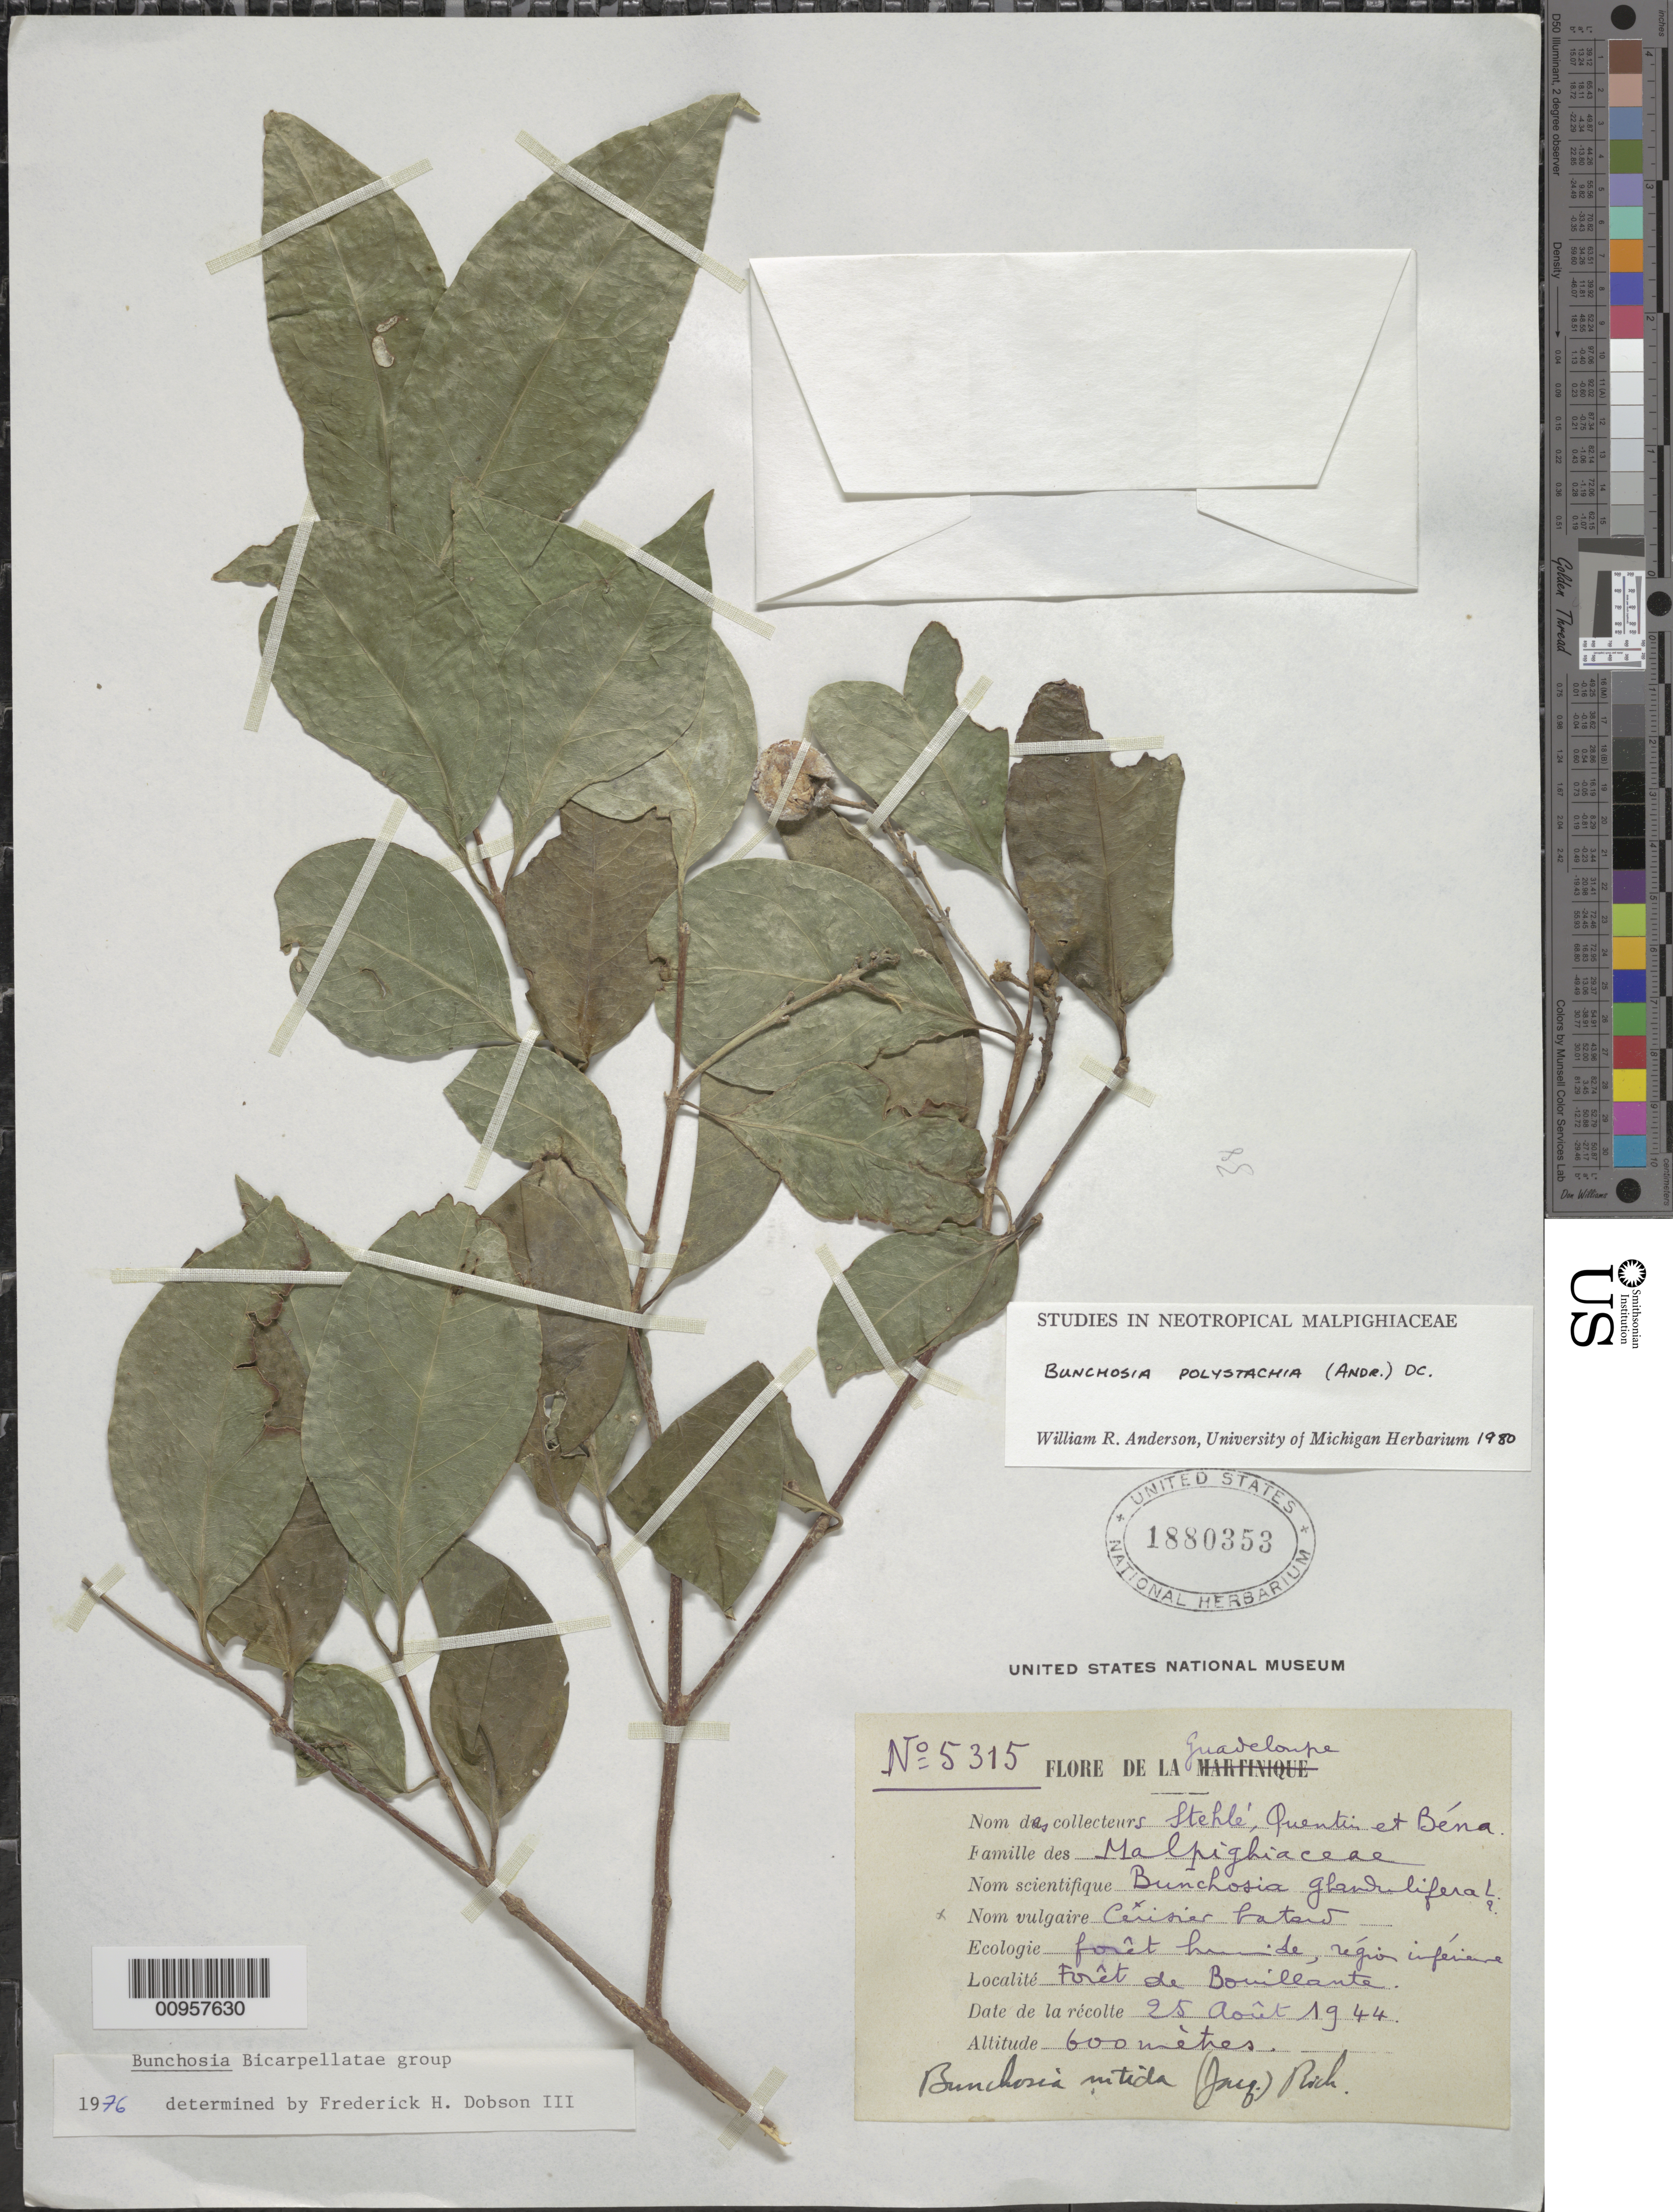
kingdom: Plantae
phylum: Tracheophyta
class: Magnoliopsida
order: Malpighiales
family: Malpighiaceae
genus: Bunchosia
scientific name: Bunchosia polystachya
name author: (Andrews) DC.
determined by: Anderson, W. R., (MICH), University of Michigan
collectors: H. Stehlé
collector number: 5315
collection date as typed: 25 Aug 1944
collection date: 1944-08-25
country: Guadeloupe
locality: Forêt de Bouillante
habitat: Forêt humide, région infériere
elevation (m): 600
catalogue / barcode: US 1880353